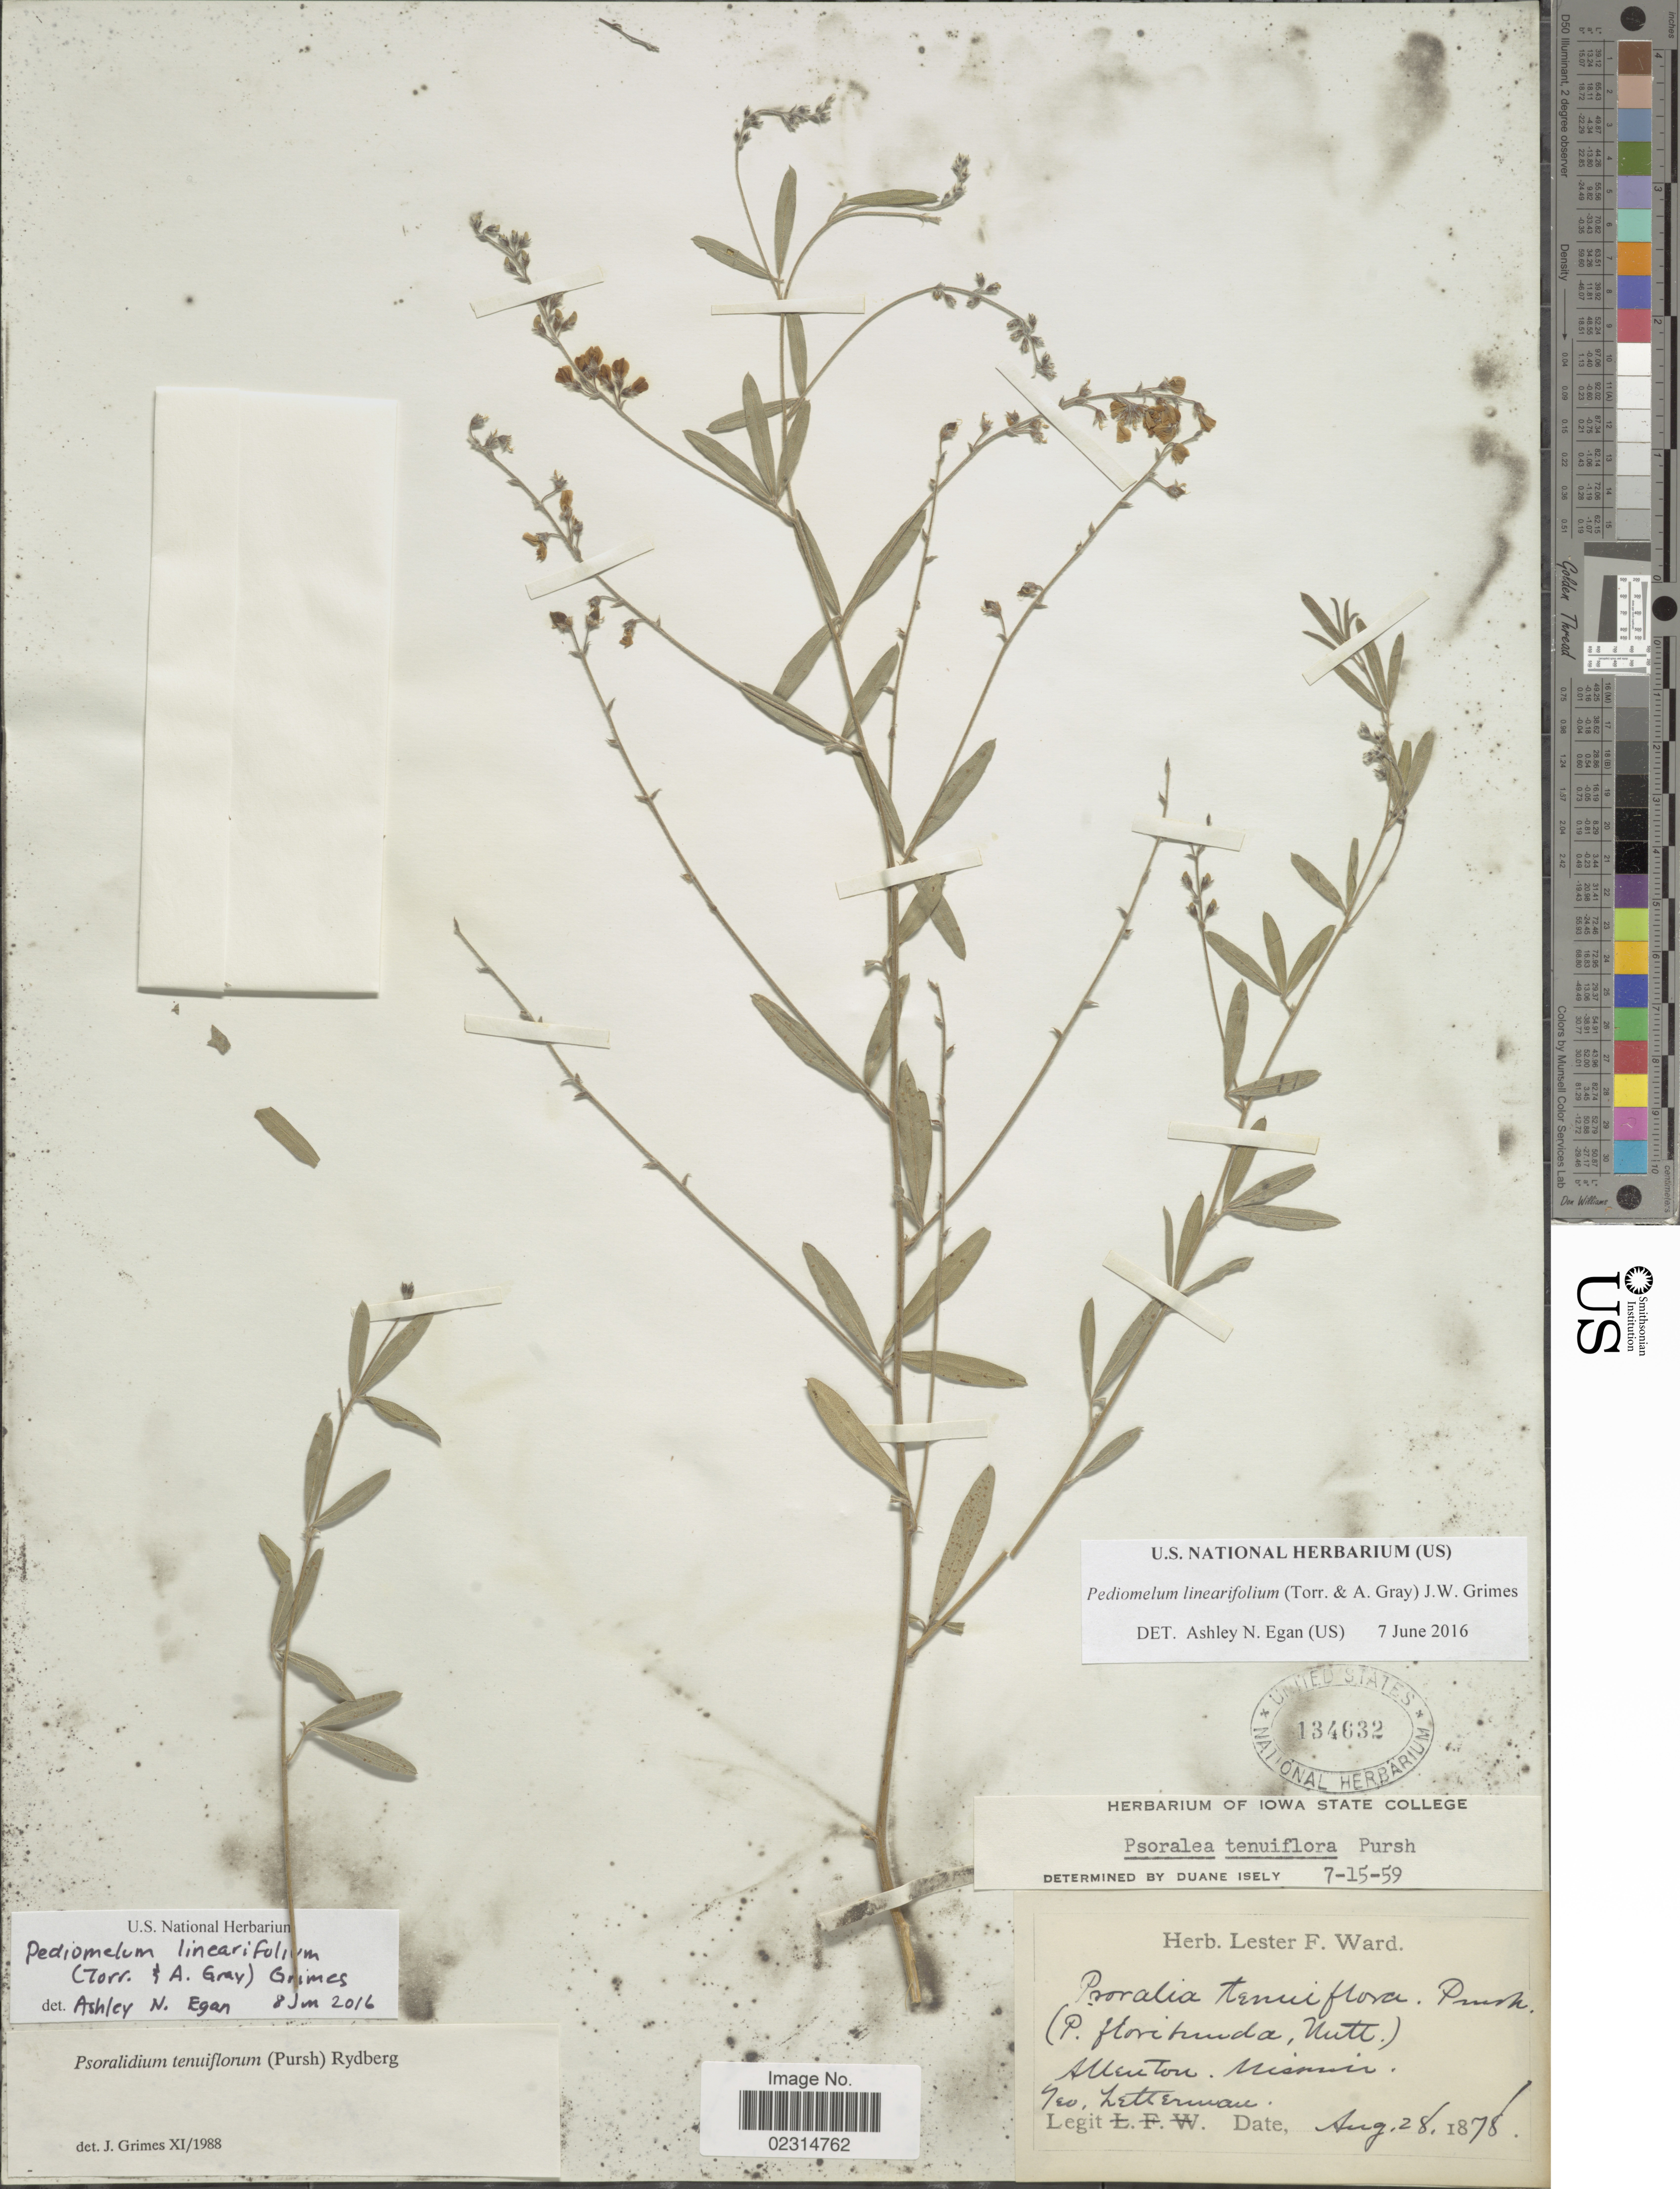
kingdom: Plantae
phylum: Tracheophyta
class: Magnoliopsida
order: Fabales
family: Fabaceae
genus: Pediomelum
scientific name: Pediomelum linearifolium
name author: (Torr. & A. Gray) J.W. Grimes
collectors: G. W. Letterman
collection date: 1878-08-28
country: United States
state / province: Missouri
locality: Allenton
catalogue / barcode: US 134632